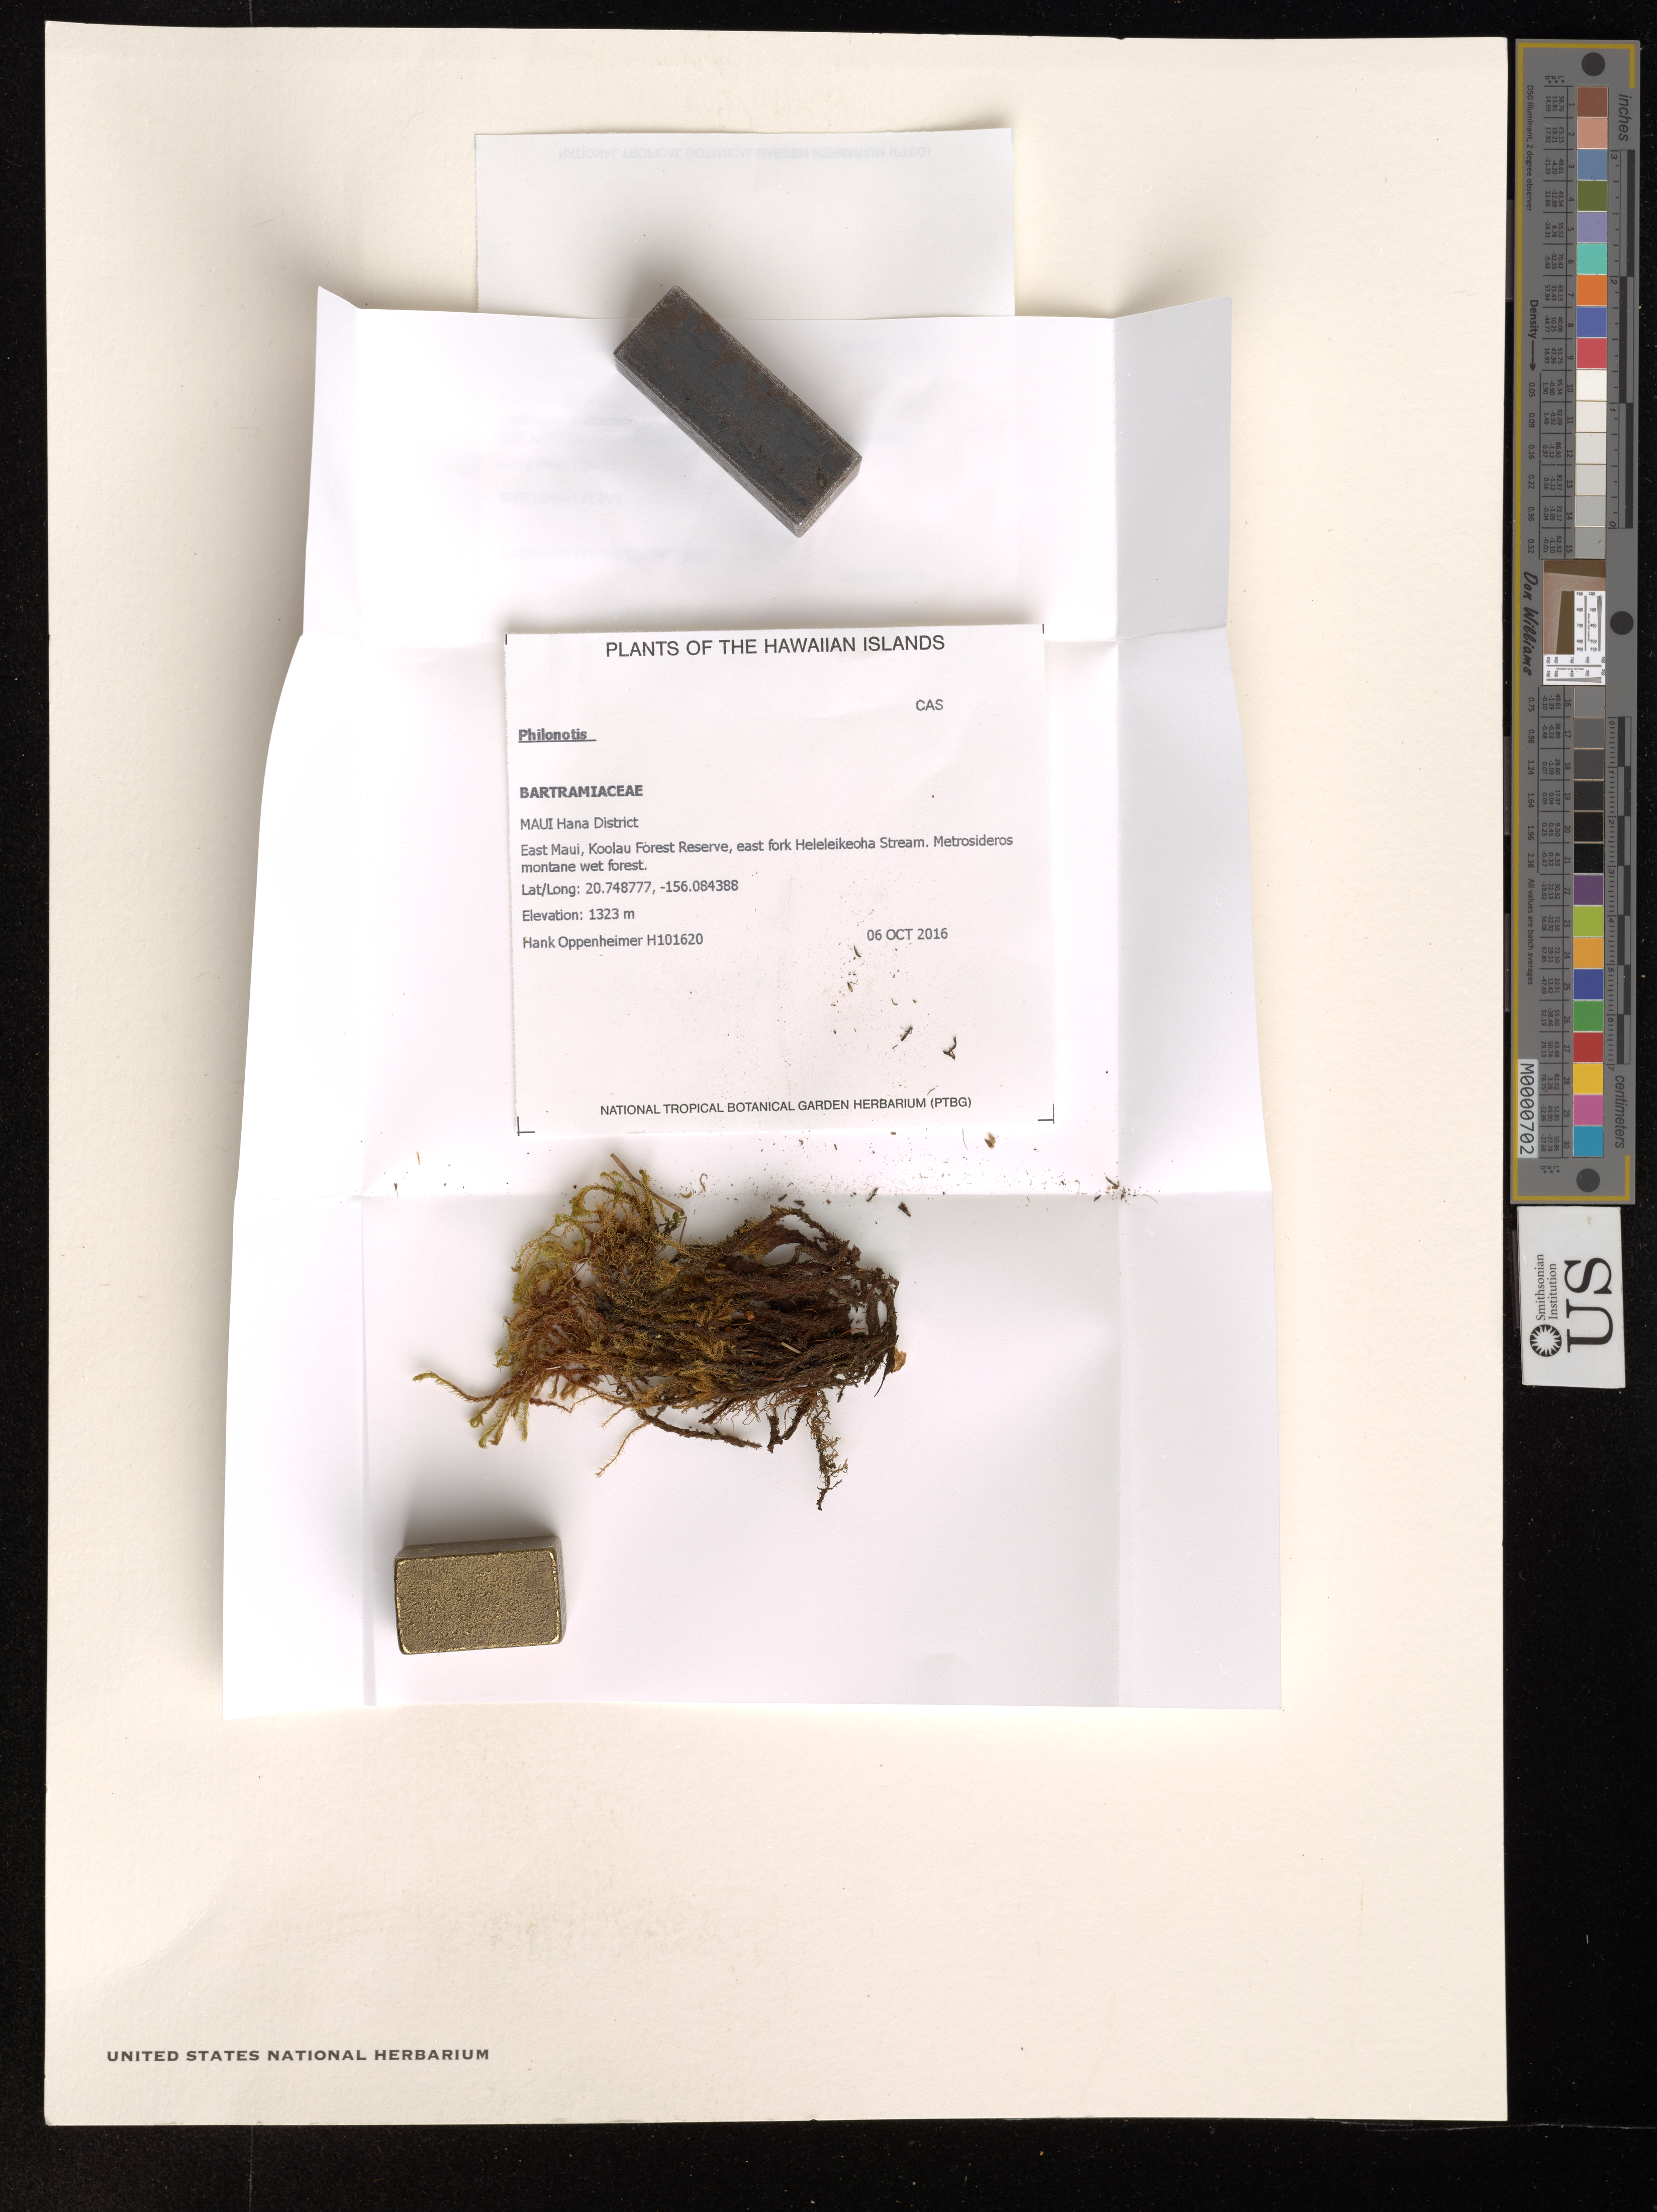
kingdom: Plantae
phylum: Bryophyta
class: Bryopsida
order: Bartramiales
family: Bartramiaceae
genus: Philonotis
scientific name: Philonotis falcata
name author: (Hook.) Mitt.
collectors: H. Oppenheimer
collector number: H101620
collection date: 2016-10-06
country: United States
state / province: Hawaii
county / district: Maui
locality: The Hawaiian Islands. Maui Hana District. East Maui, Koolau Forest Reserve, east fork Heleleikeoha Stream.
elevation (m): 1323